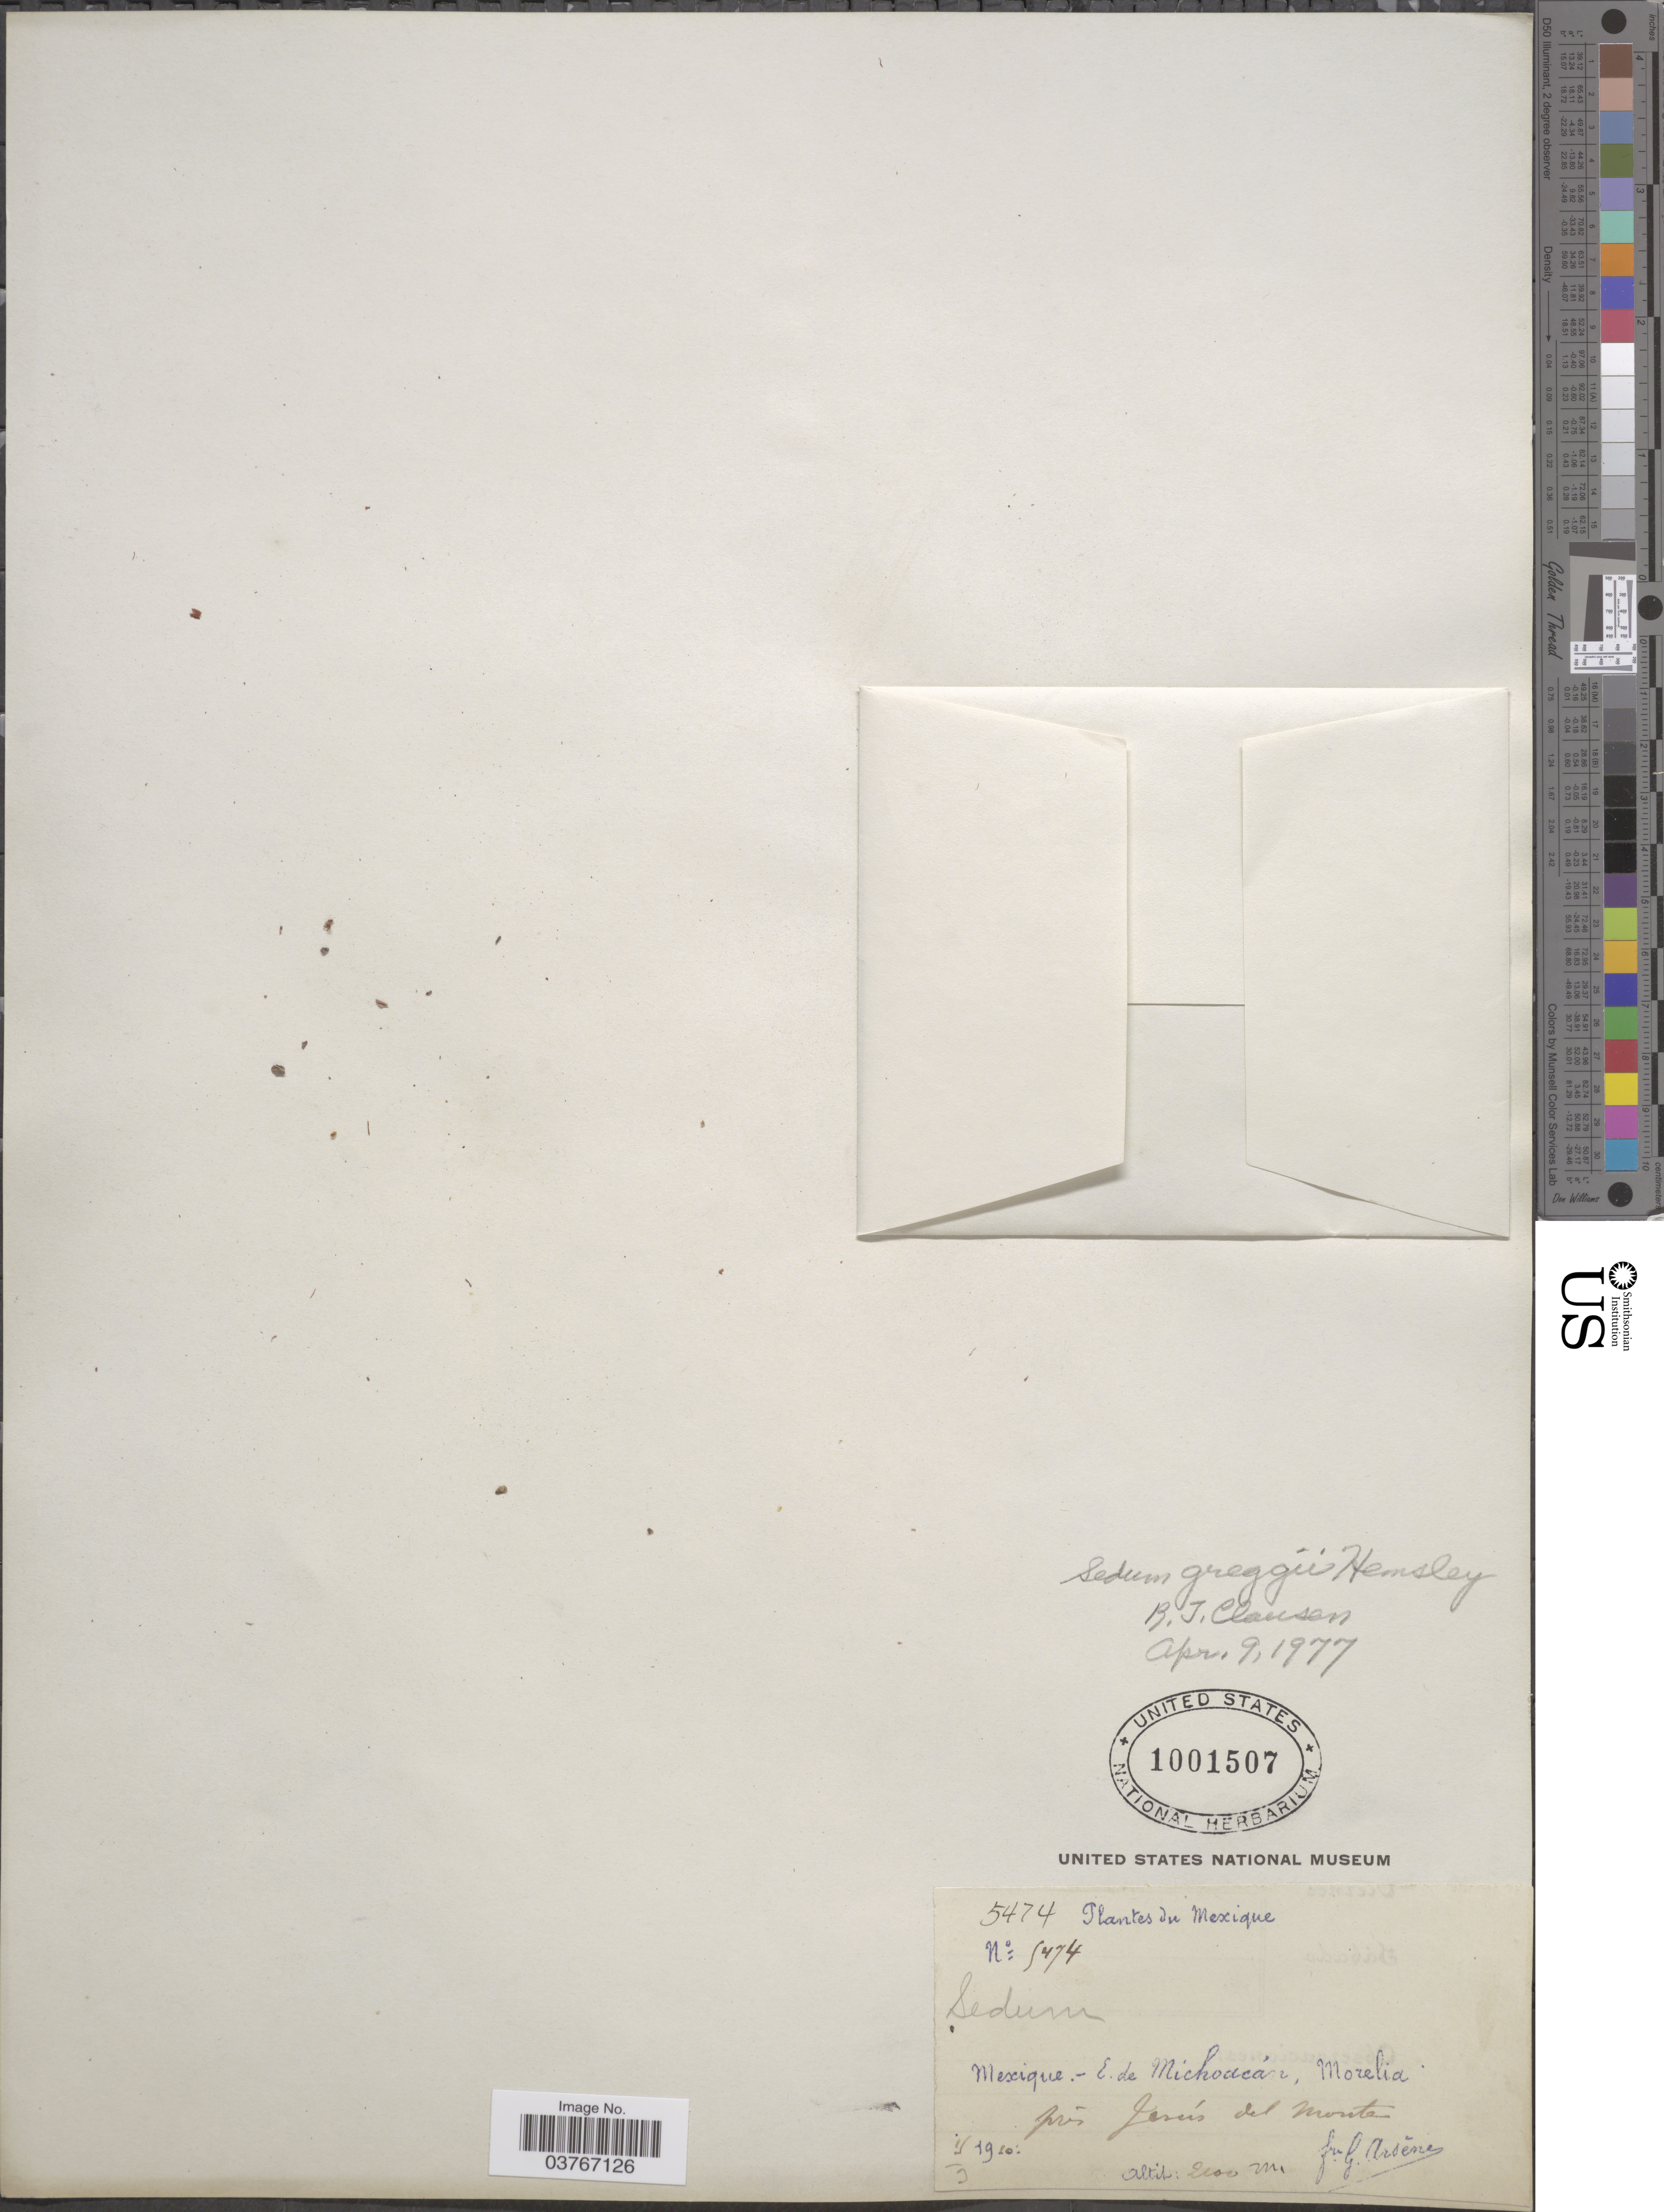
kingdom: Plantae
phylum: Tracheophyta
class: Magnoliopsida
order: Saxifragales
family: Crassulaceae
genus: Sedum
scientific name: Sedum greggii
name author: Hemsl.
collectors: Bro. G. Arsène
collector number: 5474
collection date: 1920-09-15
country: Mexico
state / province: Michoacán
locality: E. de Michoacán, Morelia près Jesús del Monte.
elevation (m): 2100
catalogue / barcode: US 1001507